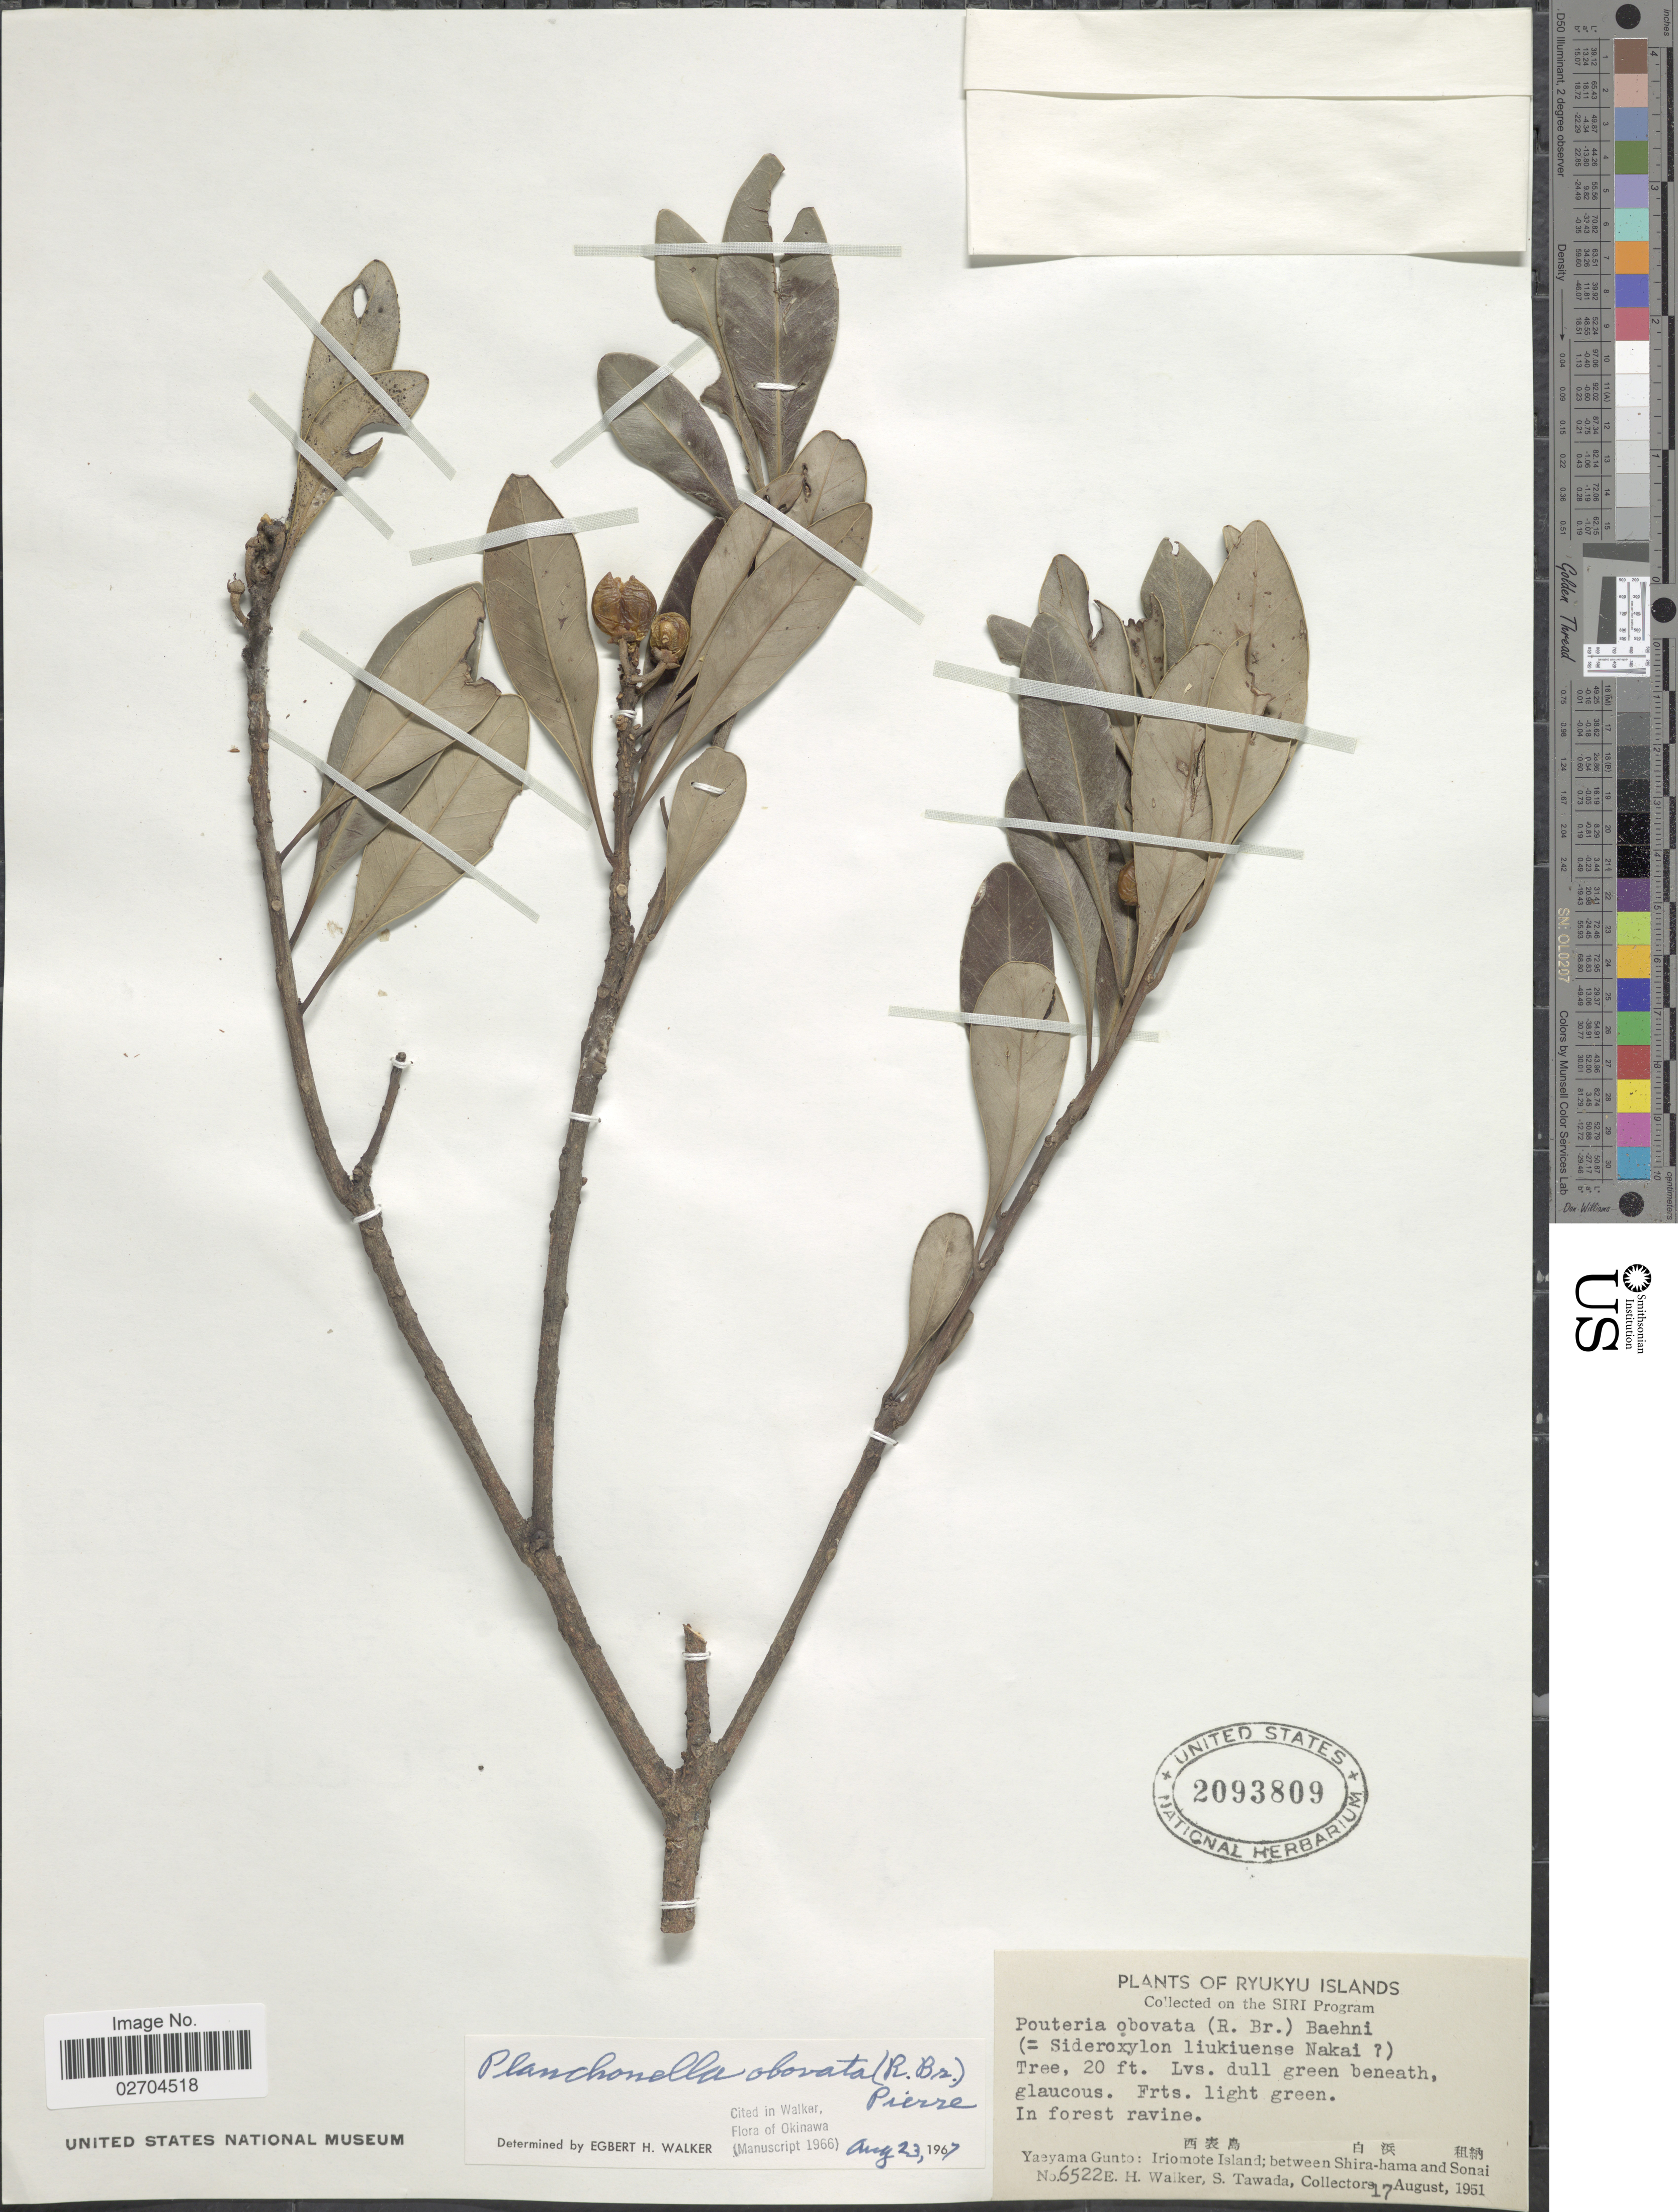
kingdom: Plantae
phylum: Tracheophyta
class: Magnoliopsida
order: Ericales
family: Sapotaceae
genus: Planchonella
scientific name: Planchonella obovata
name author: (R. Br.) Pierre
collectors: E. H. Walker & S. Tawada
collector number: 6522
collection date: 1951-08-17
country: Japan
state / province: Okinawa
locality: Ryukyu Islands, Yaeyama Gunto: Iriomote Island: between Shira-hama and Sonai.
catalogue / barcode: US 2093809